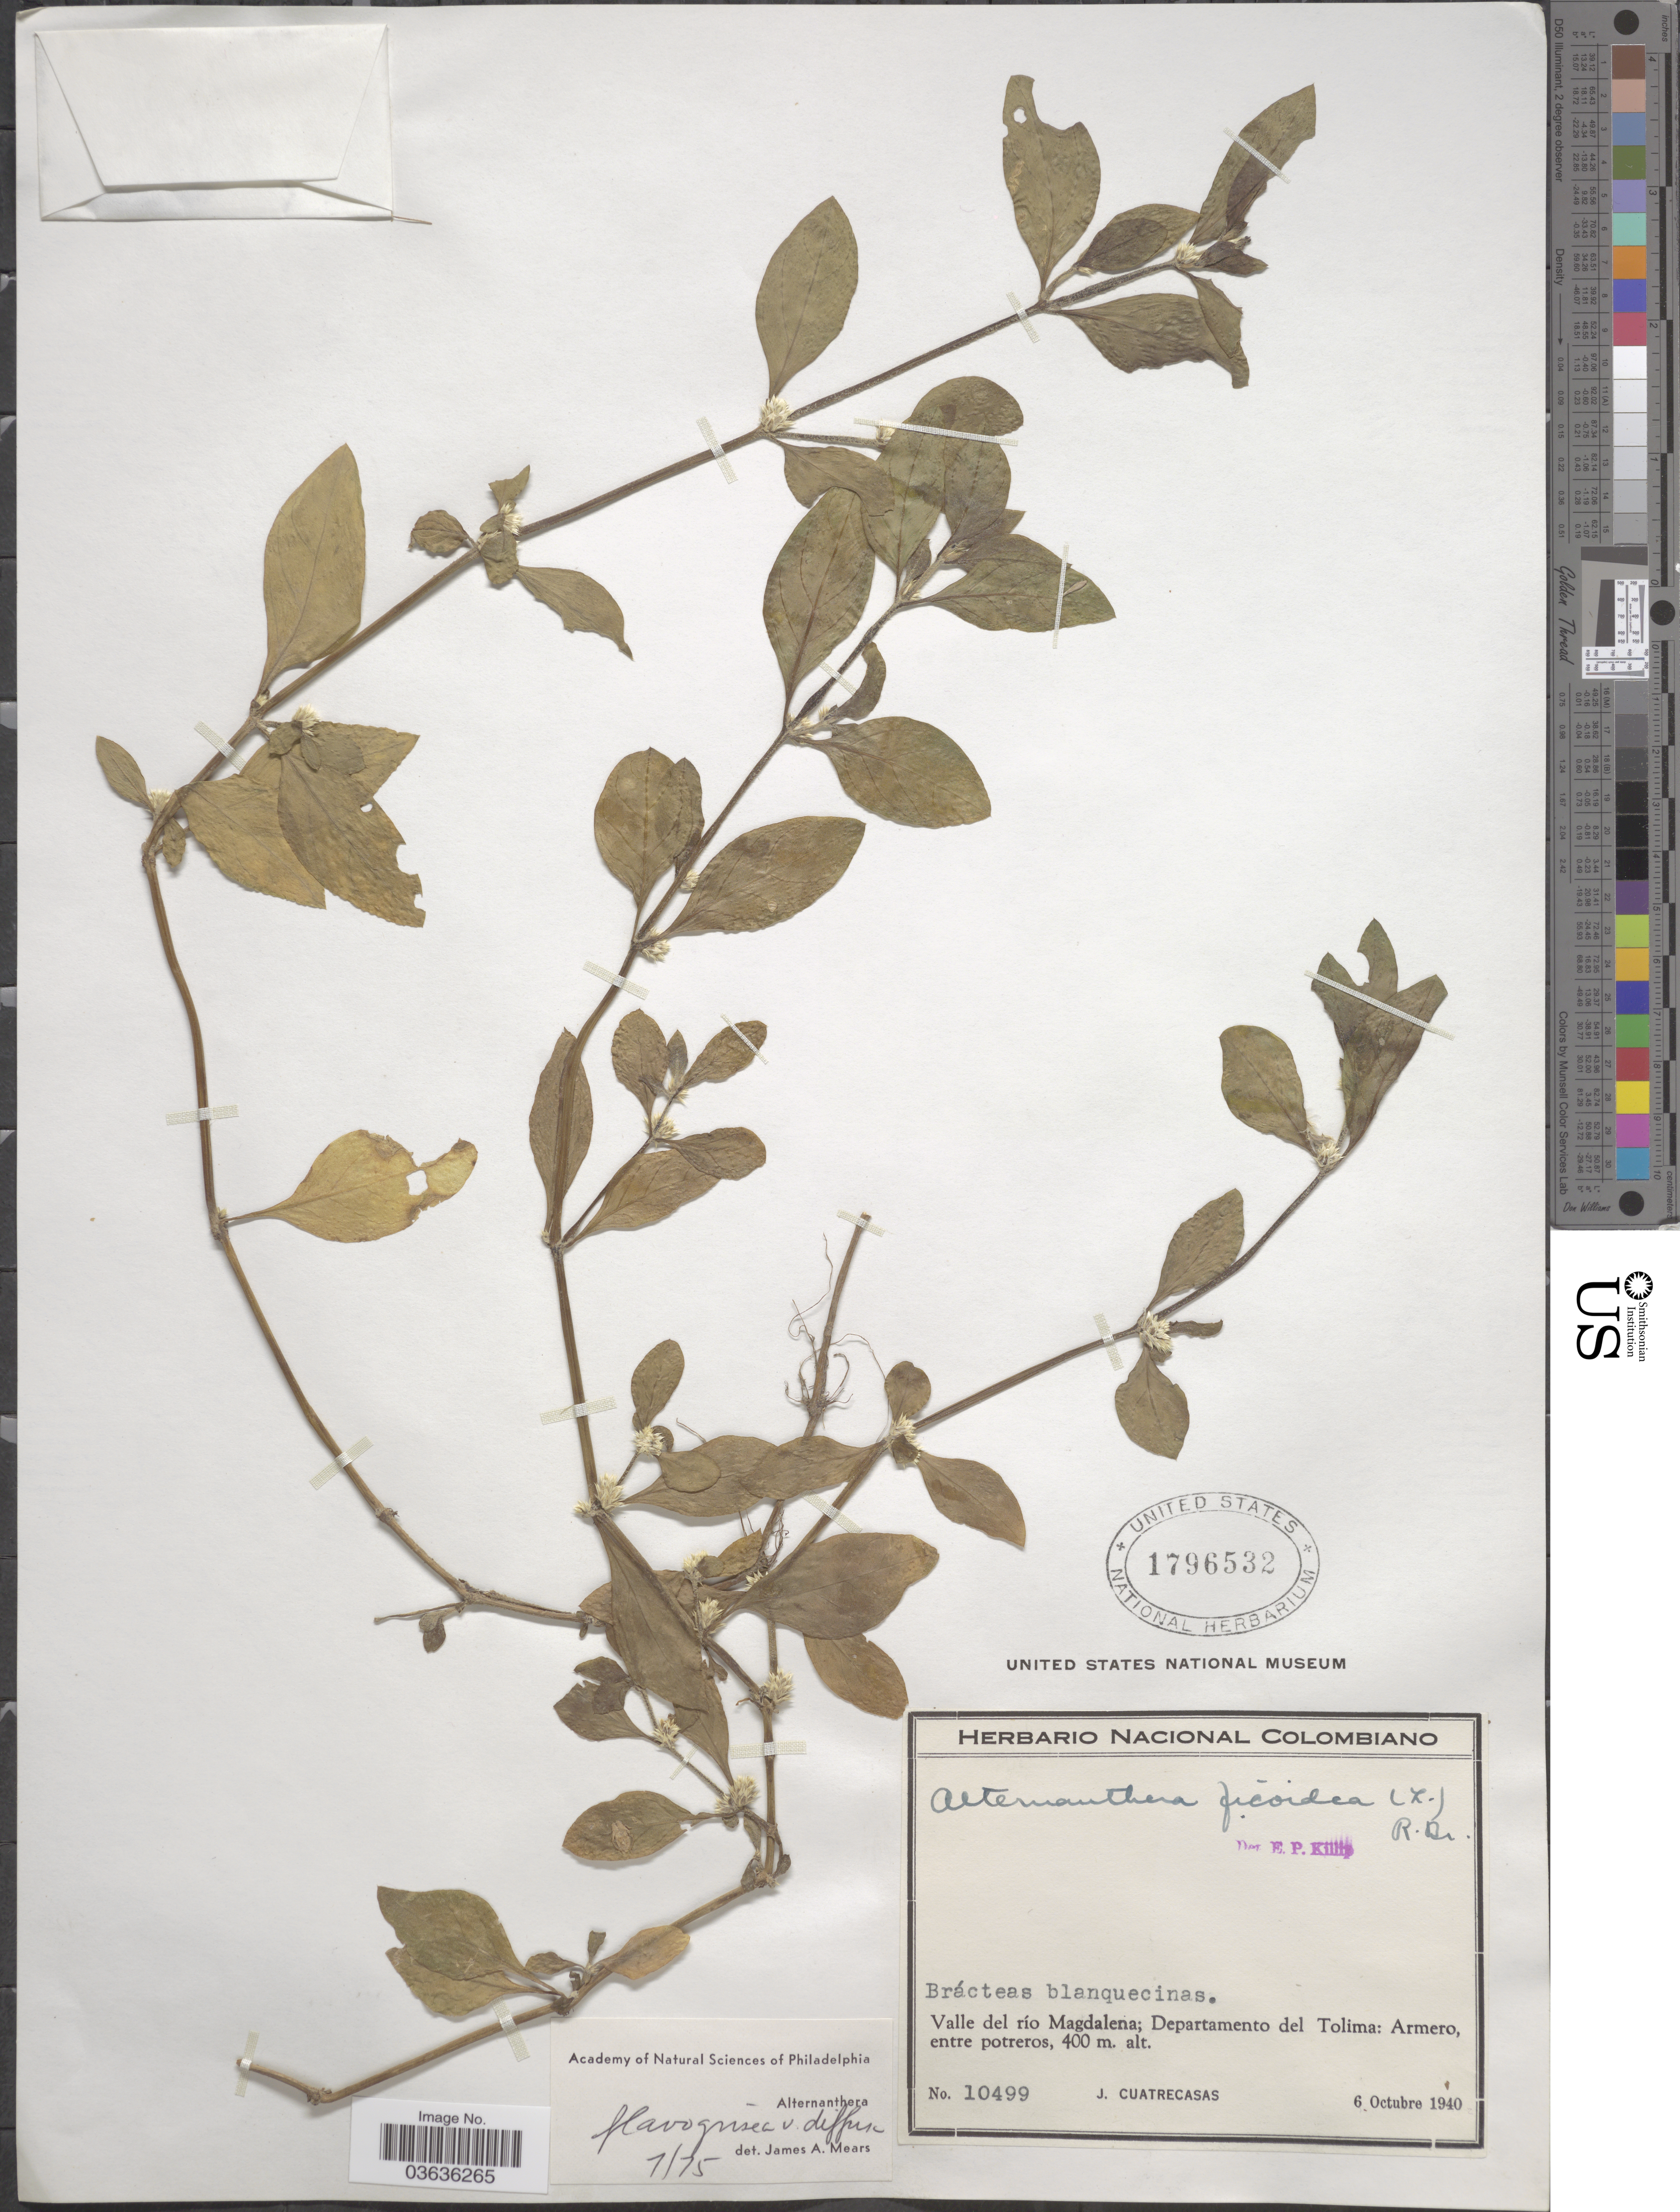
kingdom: Plantae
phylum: Tracheophyta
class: Magnoliopsida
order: Caryophyllales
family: Amaranthaceae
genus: Alternanthera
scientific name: Alternanthera flavogrisea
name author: Urb.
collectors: J. Cuatrecasas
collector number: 10499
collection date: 1940-10-06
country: Colombia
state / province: Tolima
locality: Valle del río Magdalena; Departamento del Tolima: Armero, entre potreros.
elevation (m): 400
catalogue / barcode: US 1796532